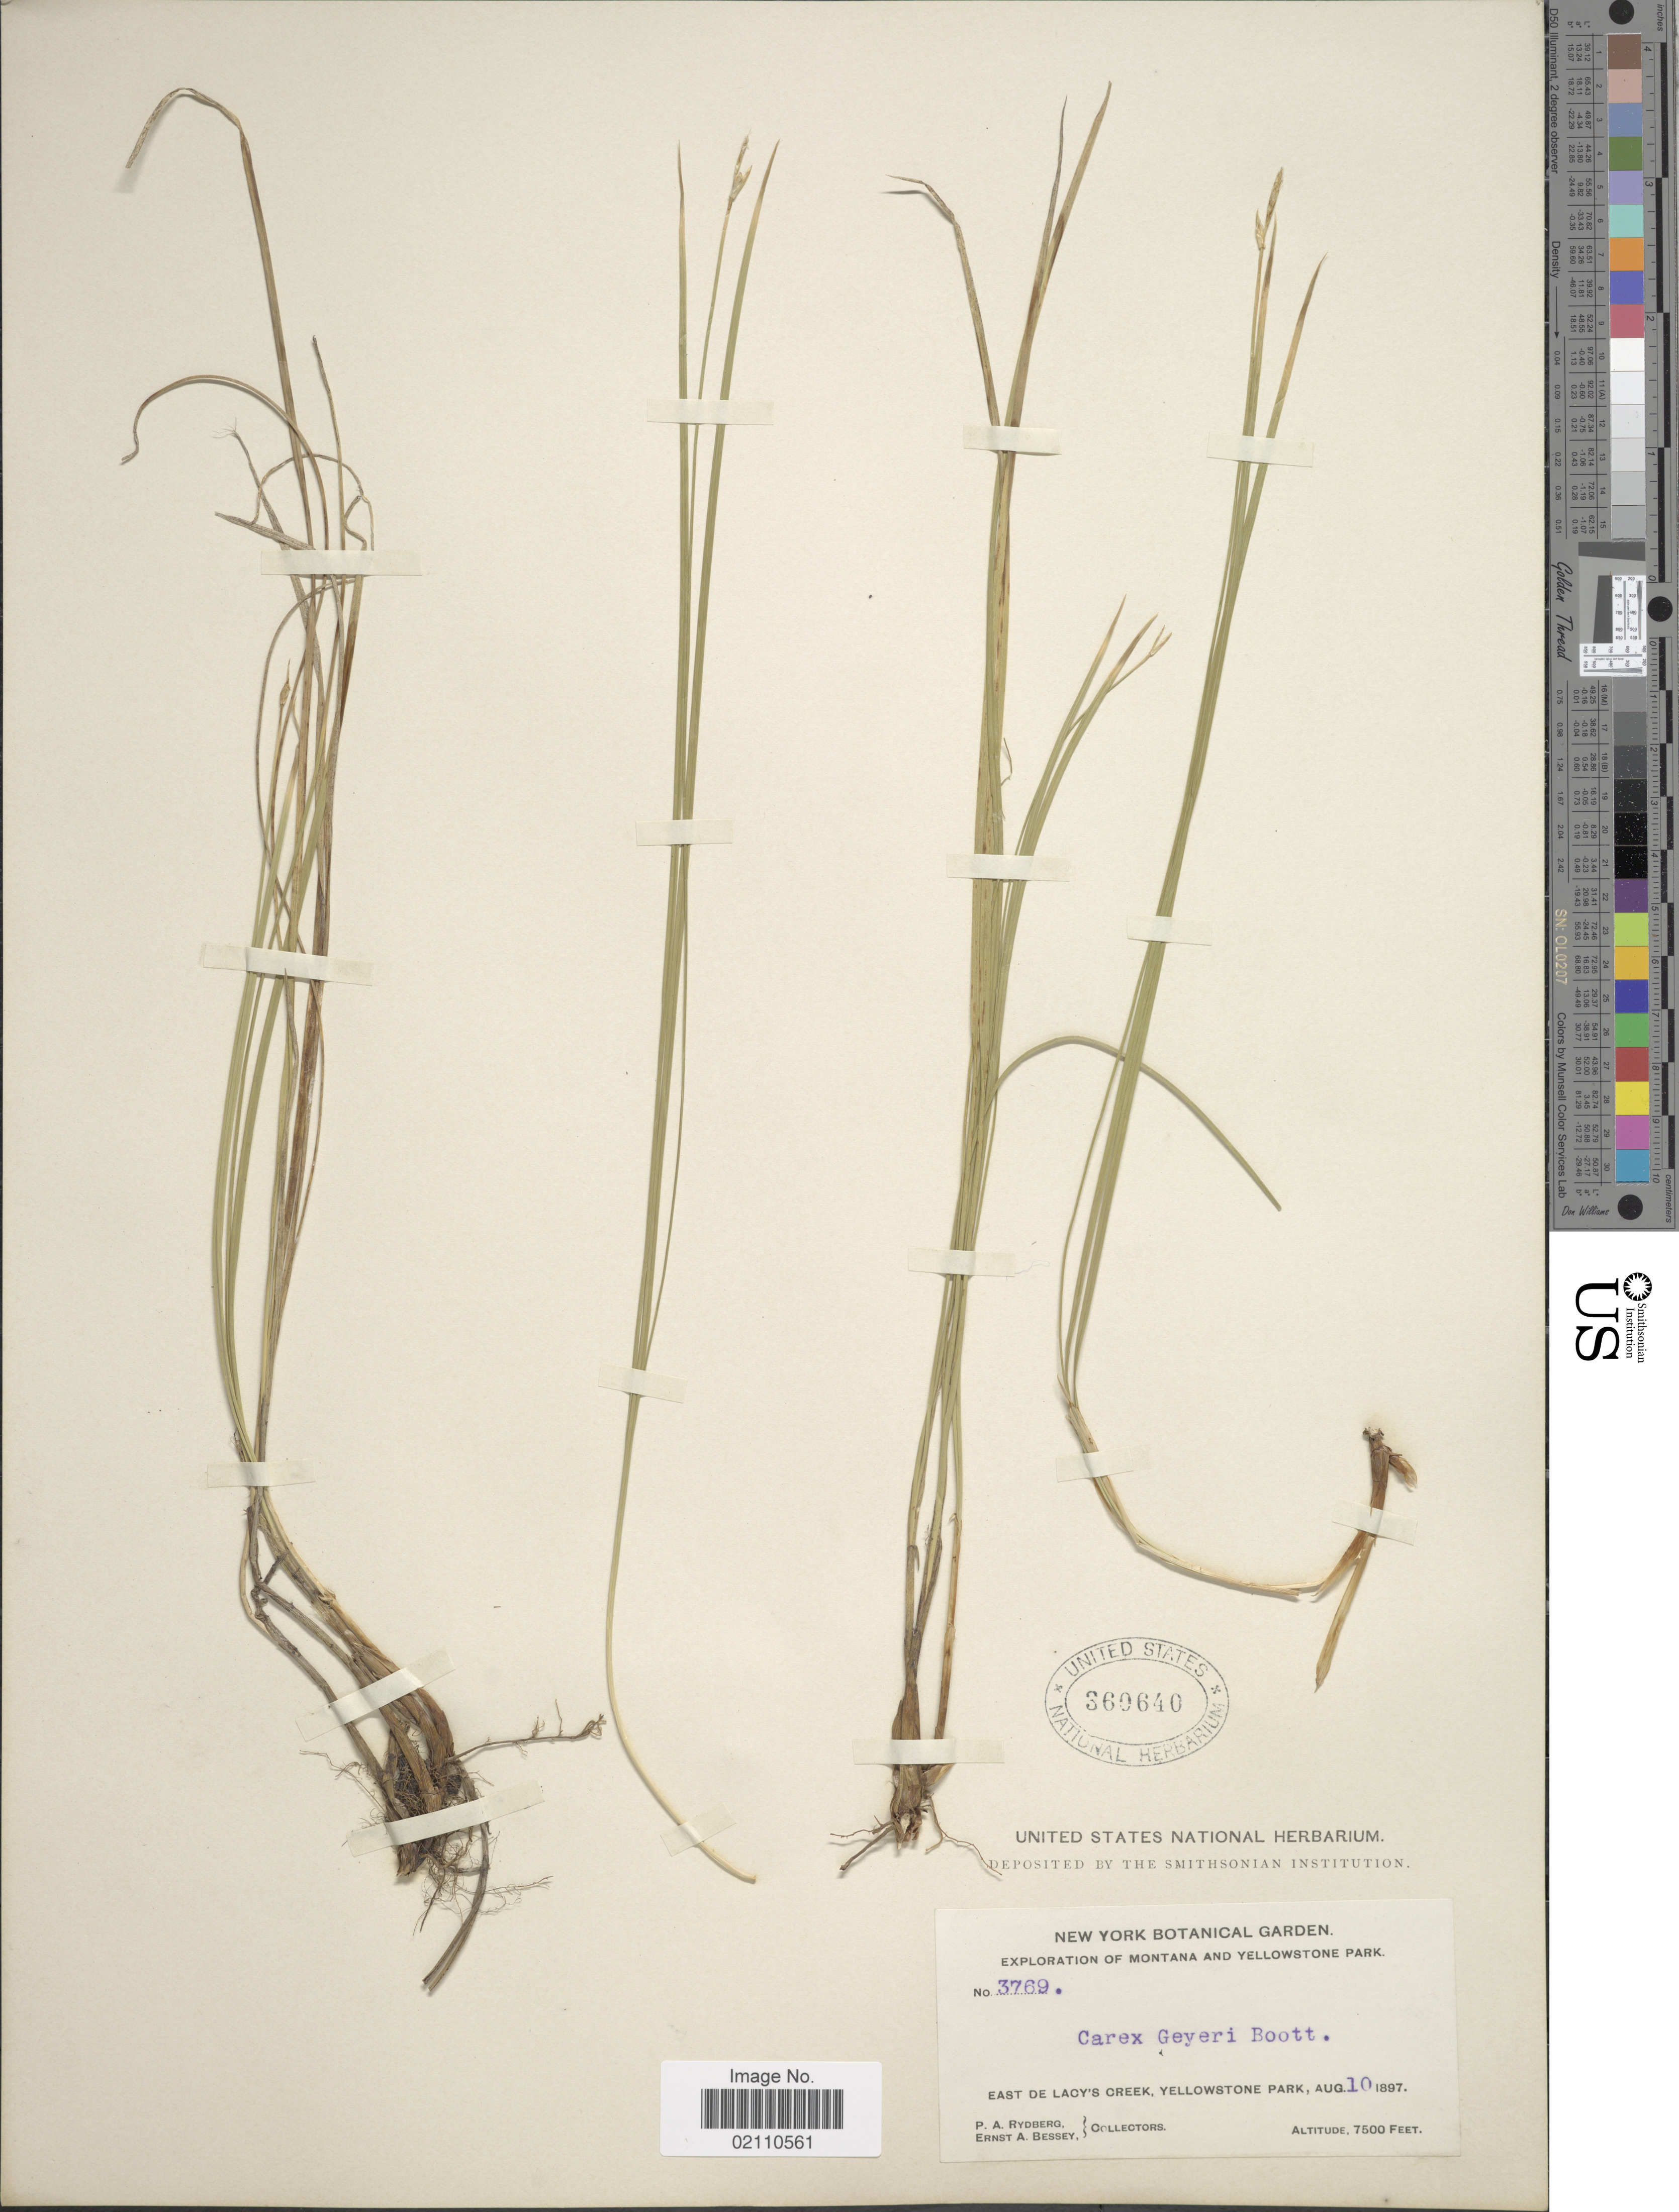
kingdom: Plantae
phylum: Tracheophyta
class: Liliopsida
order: Poales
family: Cyperaceae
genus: Carex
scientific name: Carex geyeri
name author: Boott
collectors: P. A. Rydberg & E. A. Bessey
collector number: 3769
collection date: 1897-08-10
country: United States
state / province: Wyoming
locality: Yellowstone Park, East de Lacy' s Creek, Yellowstone Park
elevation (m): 2286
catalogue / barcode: US 360640